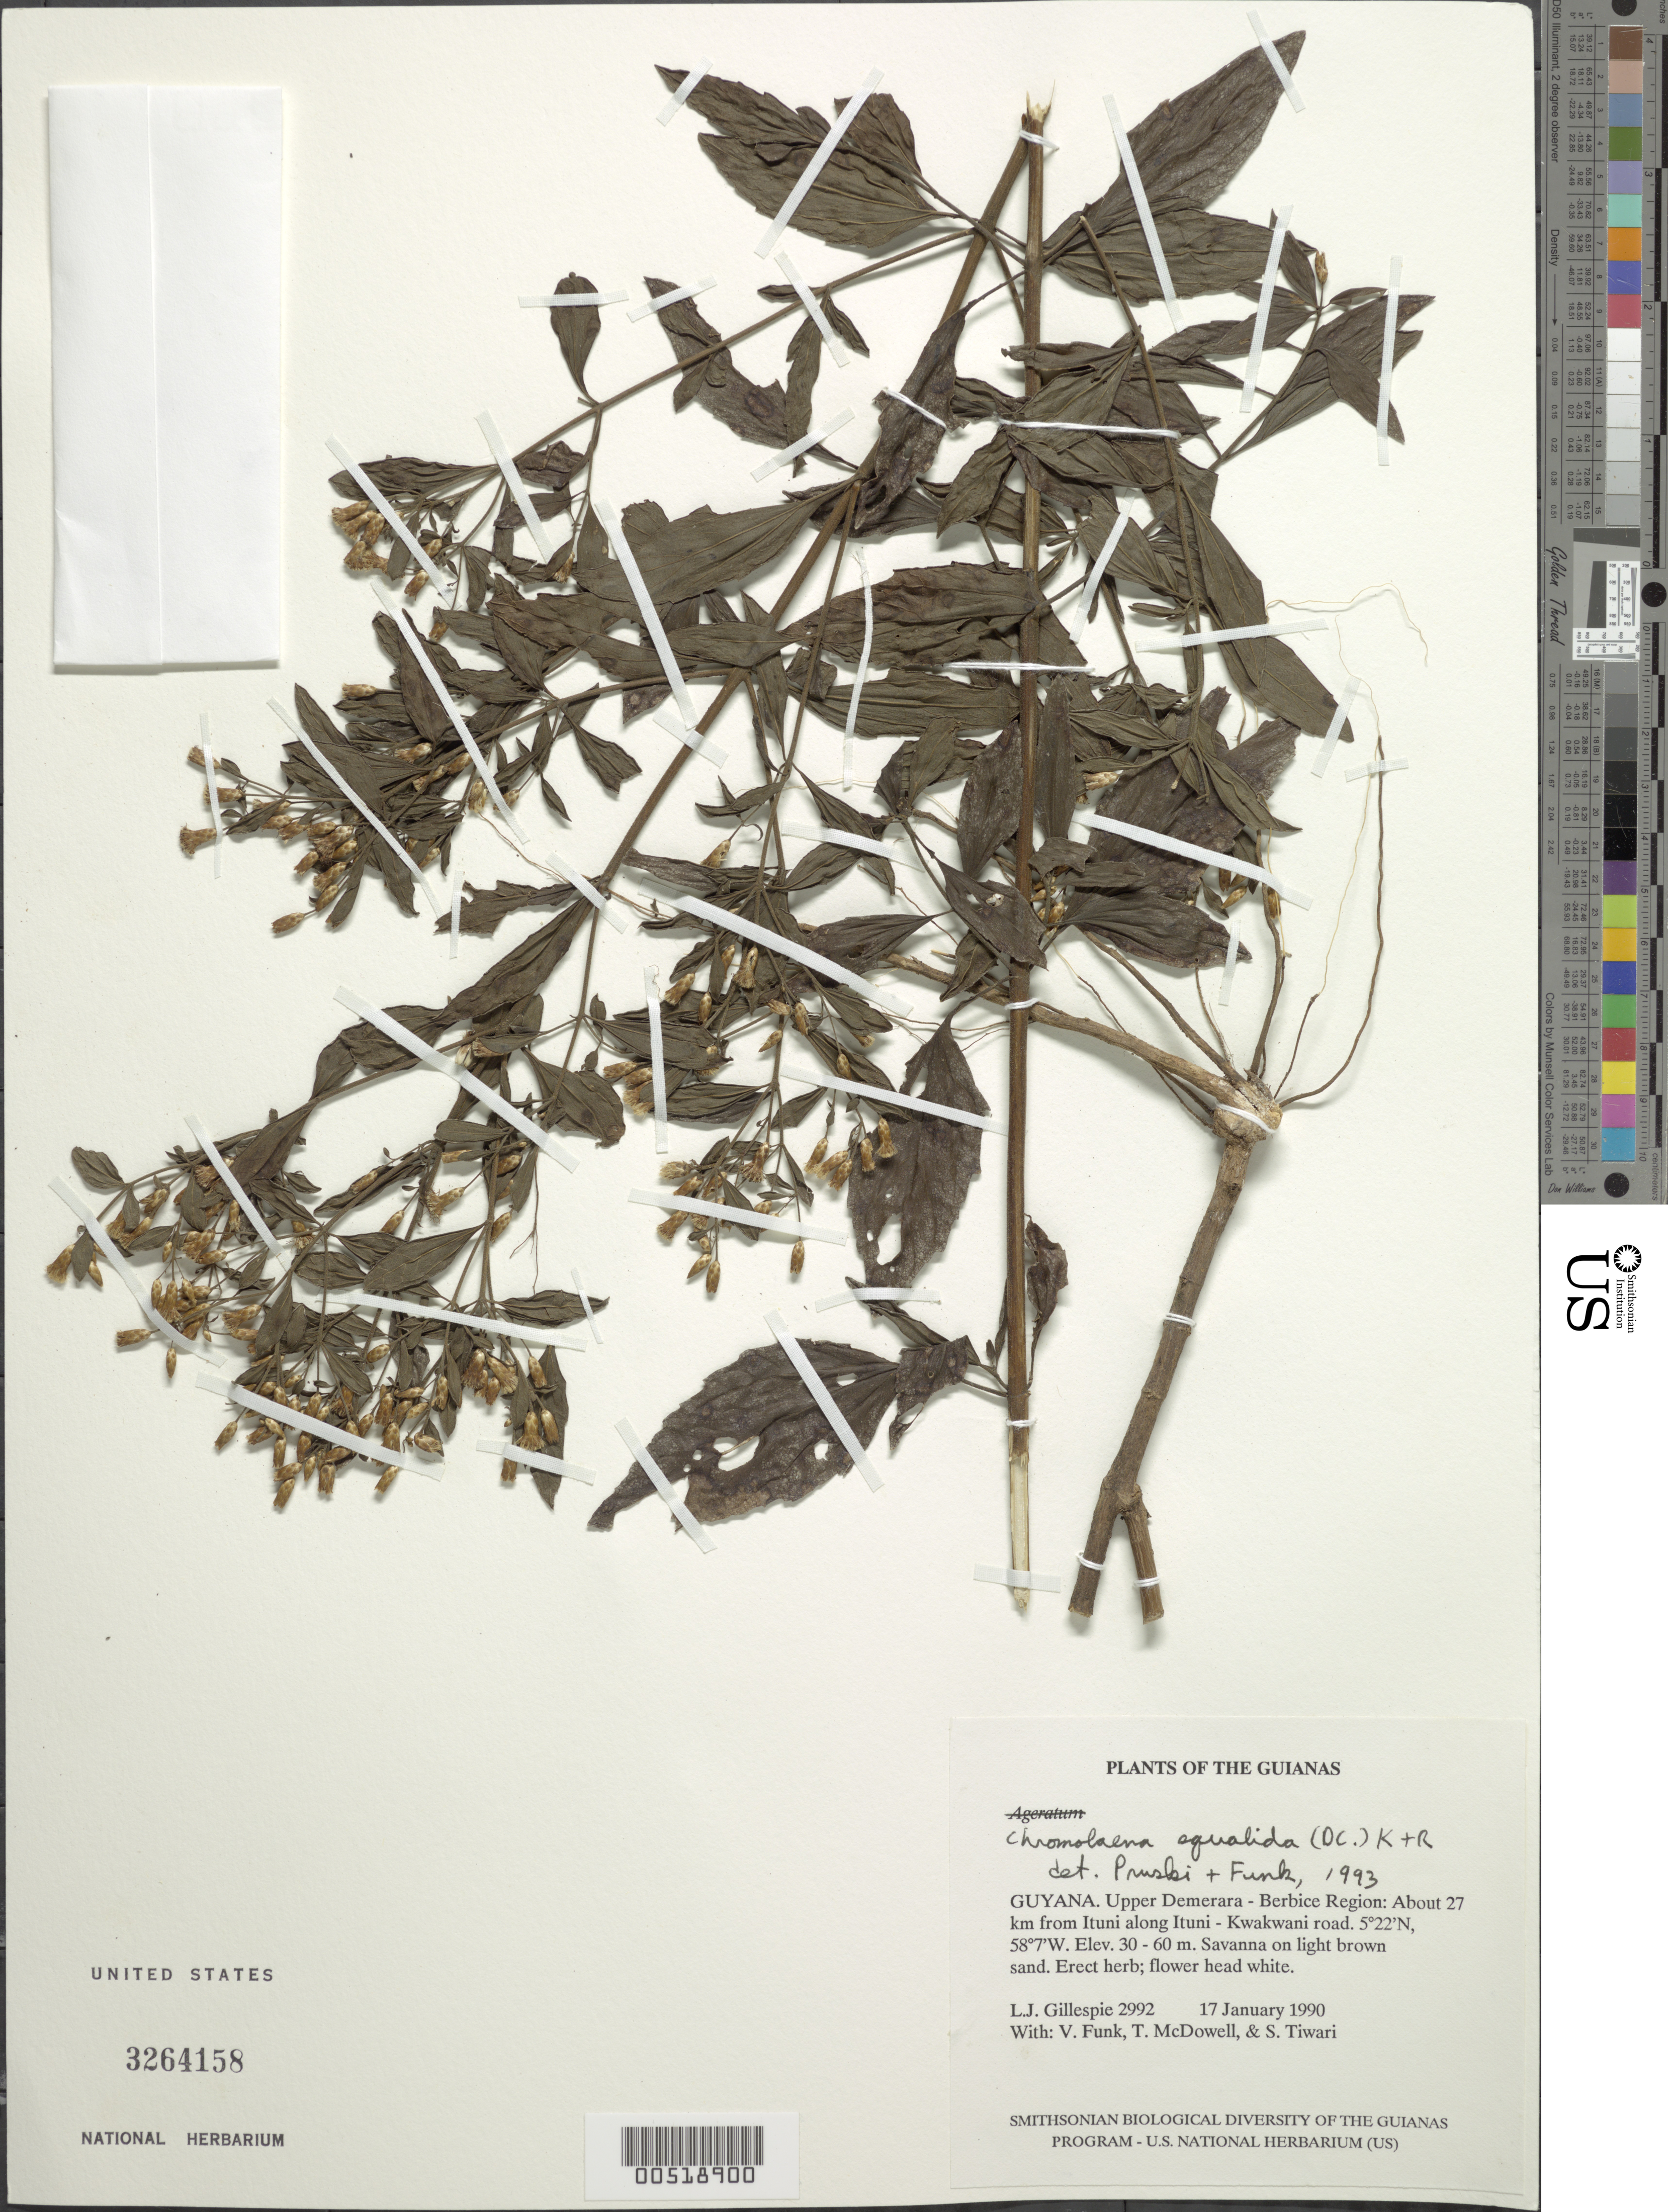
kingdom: Plantae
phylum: Tracheophyta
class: Magnoliopsida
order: Asterales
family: Asteraceae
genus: Chromolaena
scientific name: Chromolaena squalida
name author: (DC.) R.M. King & H. Rob.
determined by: Pruski, J. F.; Funk, V. A.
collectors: L. J. Gillespie, V. Funk, T. McDowell & S. Tiwari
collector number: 2992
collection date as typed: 17 January 1990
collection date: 1990-01-17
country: Guyana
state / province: U. Demerara-Berbice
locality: About 27 km from Ituni along Ituni - Kwakwani road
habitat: Savanna on light brown sand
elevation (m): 30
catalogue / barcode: US 3264158